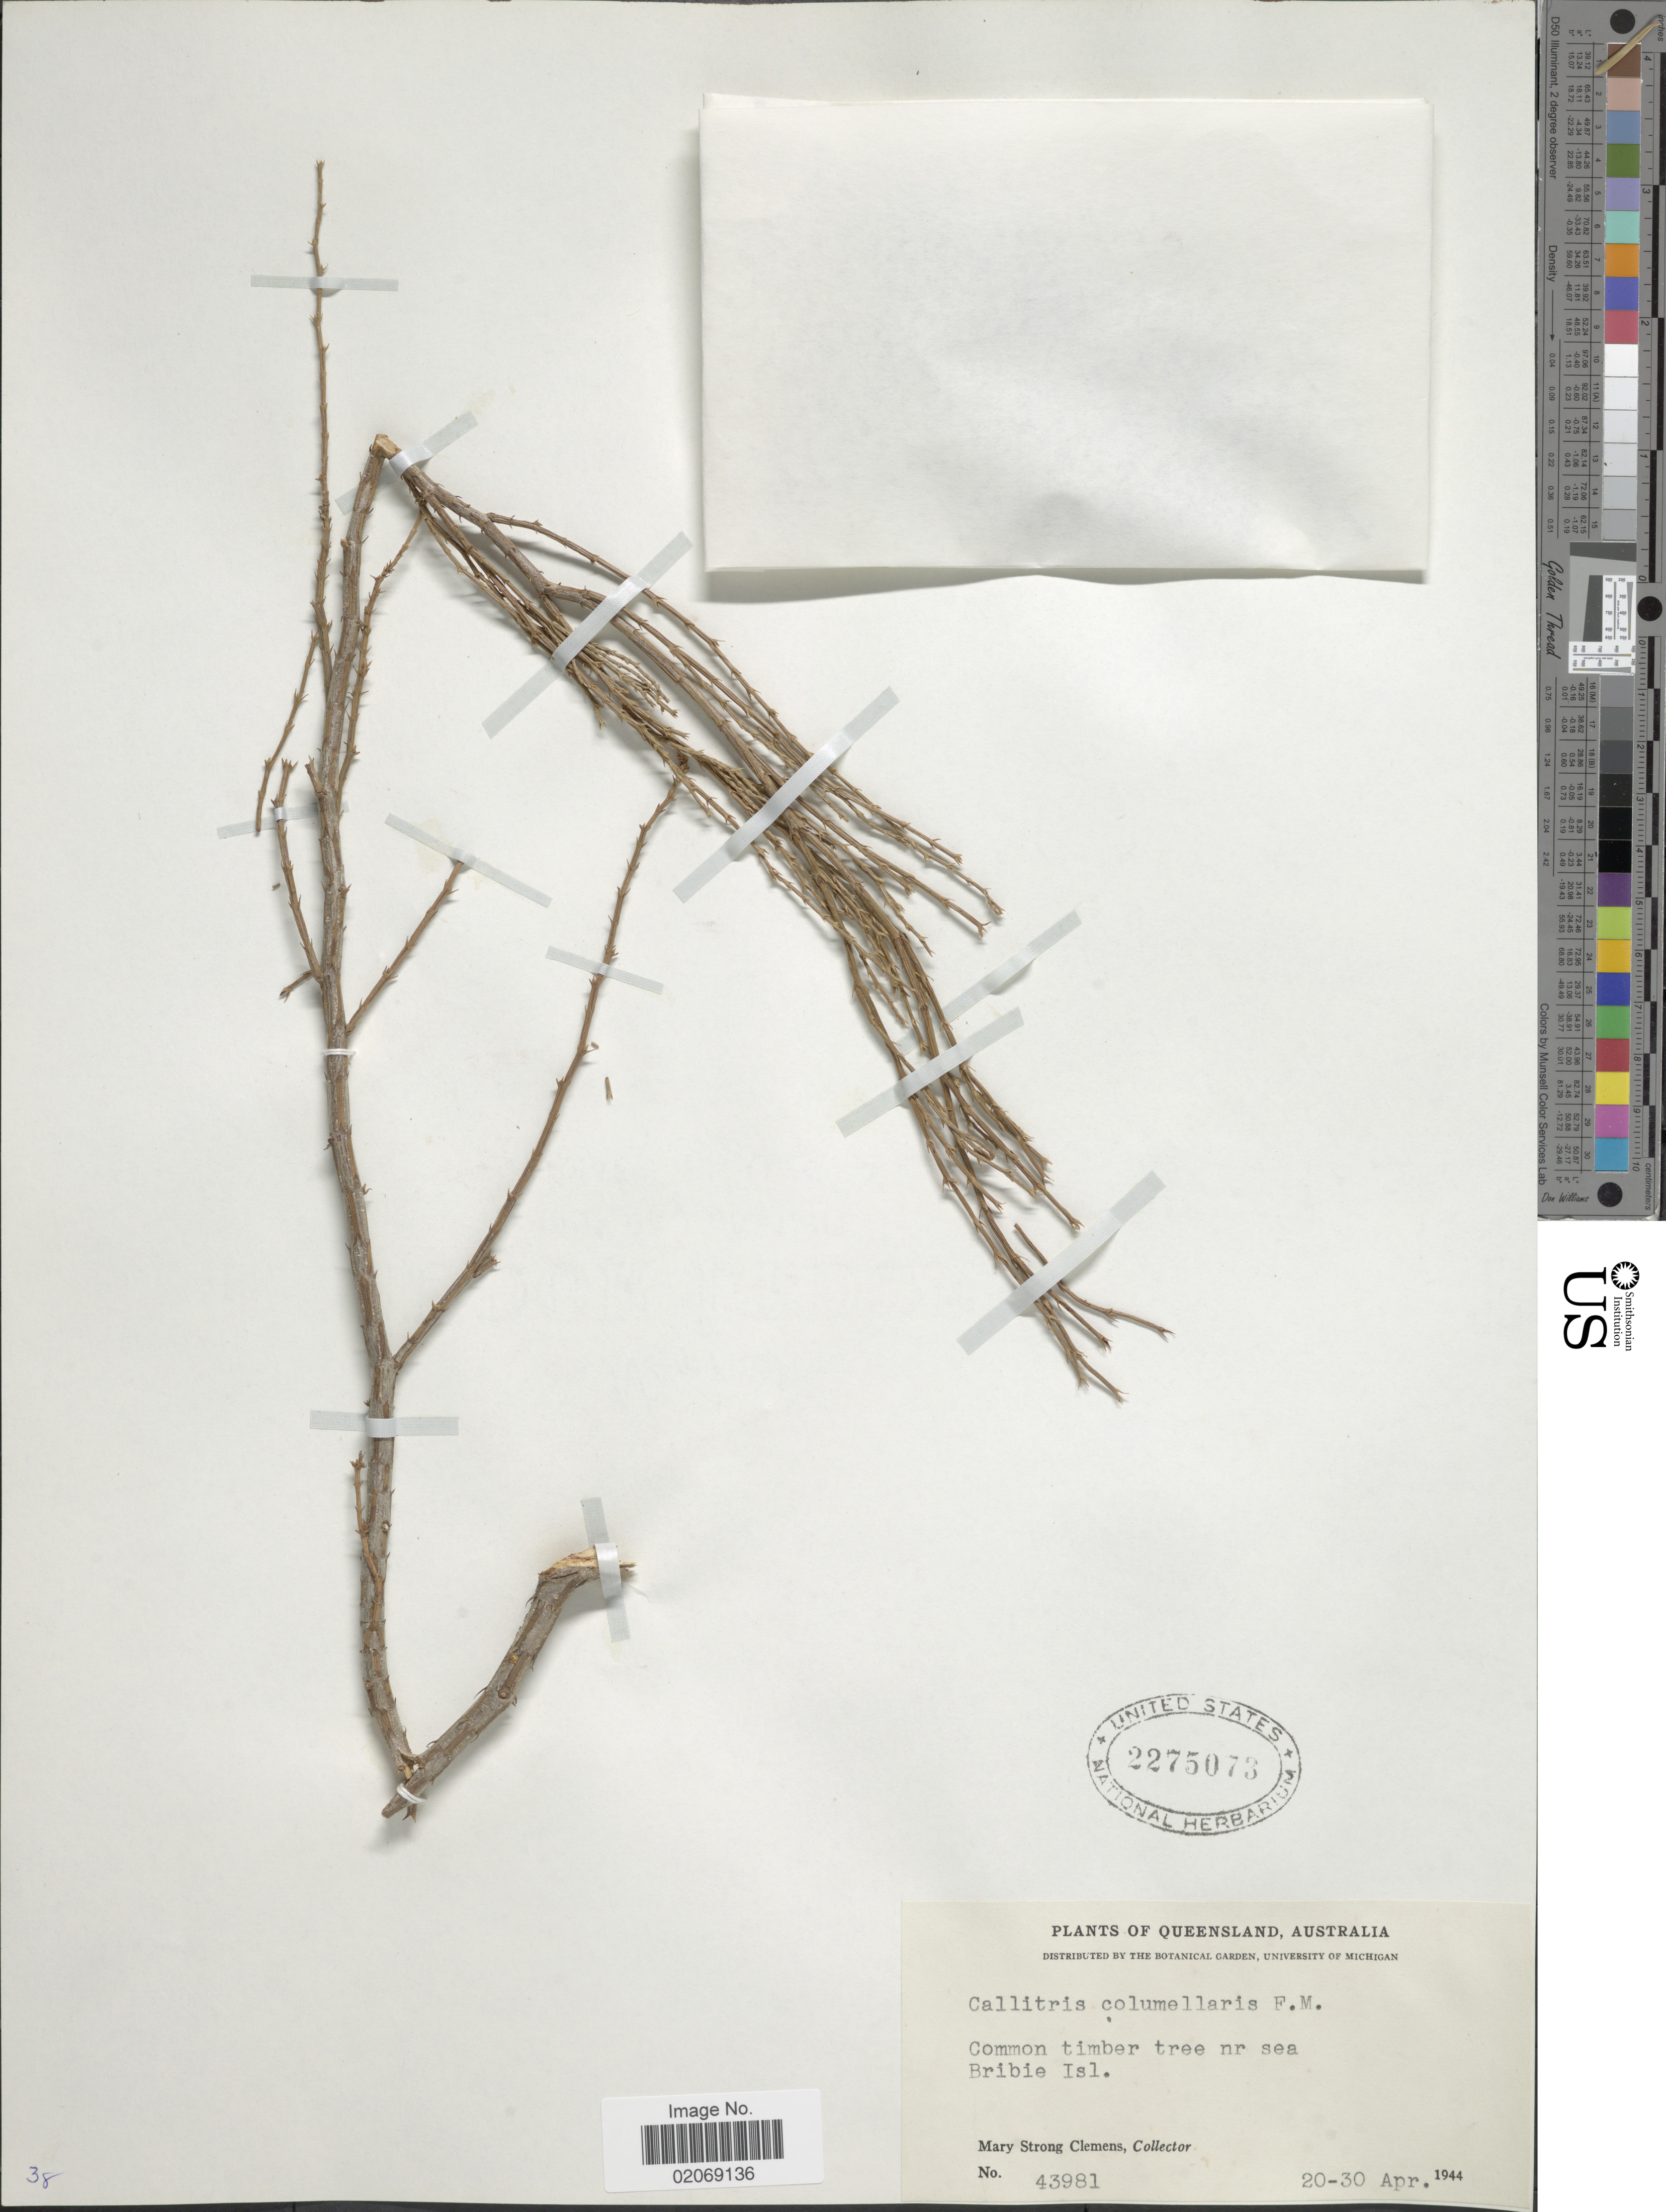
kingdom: Plantae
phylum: Tracheophyta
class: Pinopsida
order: Pinales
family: Cupressaceae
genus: Callitris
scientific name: Callitris columellaris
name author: F. Muell.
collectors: M. S. Clemens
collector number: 43981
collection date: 1944-04-20/1944-04-30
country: Australia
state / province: Queensland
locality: Bribie Isl.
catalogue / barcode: US 2275073